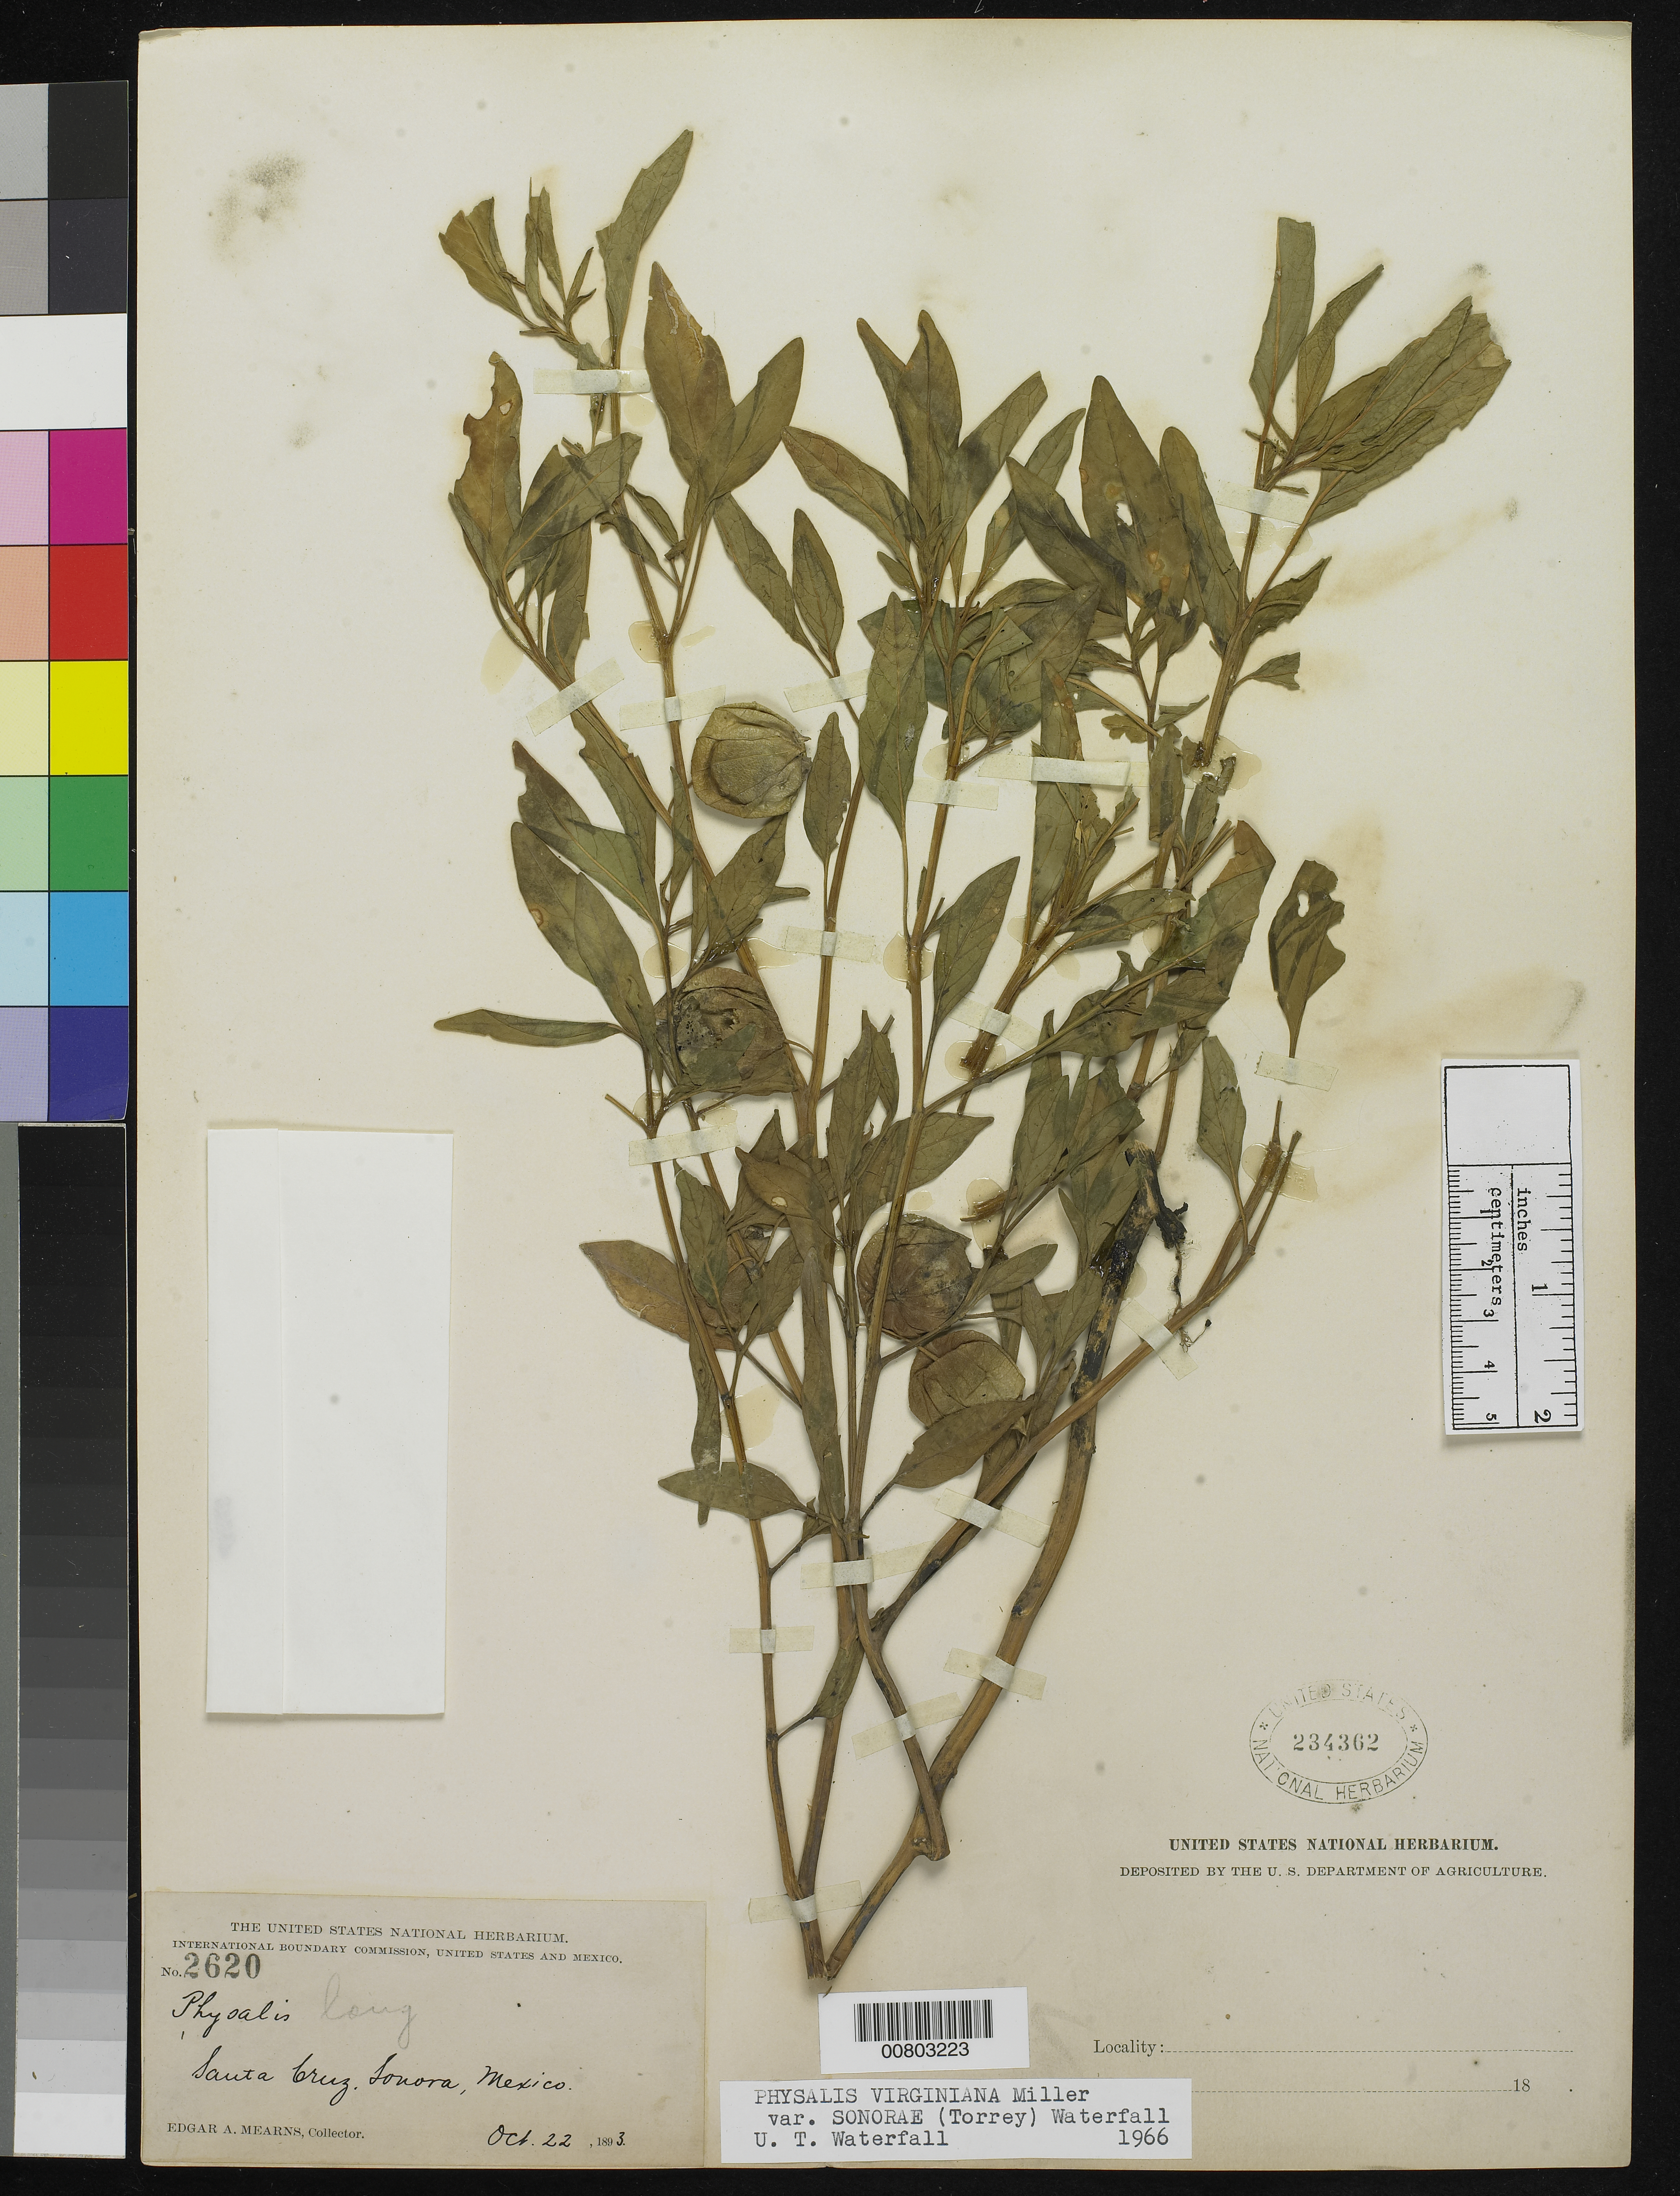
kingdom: Plantae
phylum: Tracheophyta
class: Magnoliopsida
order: Solanales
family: Solanaceae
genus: Physalis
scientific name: Physalis virginiana var. sonorae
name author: Mill.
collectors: E. A. Mearns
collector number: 2620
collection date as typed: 22 Oct 1893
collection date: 1893-10-22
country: Mexico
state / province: Sonora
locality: Santa Cruz, Sonora.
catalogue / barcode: US 234362